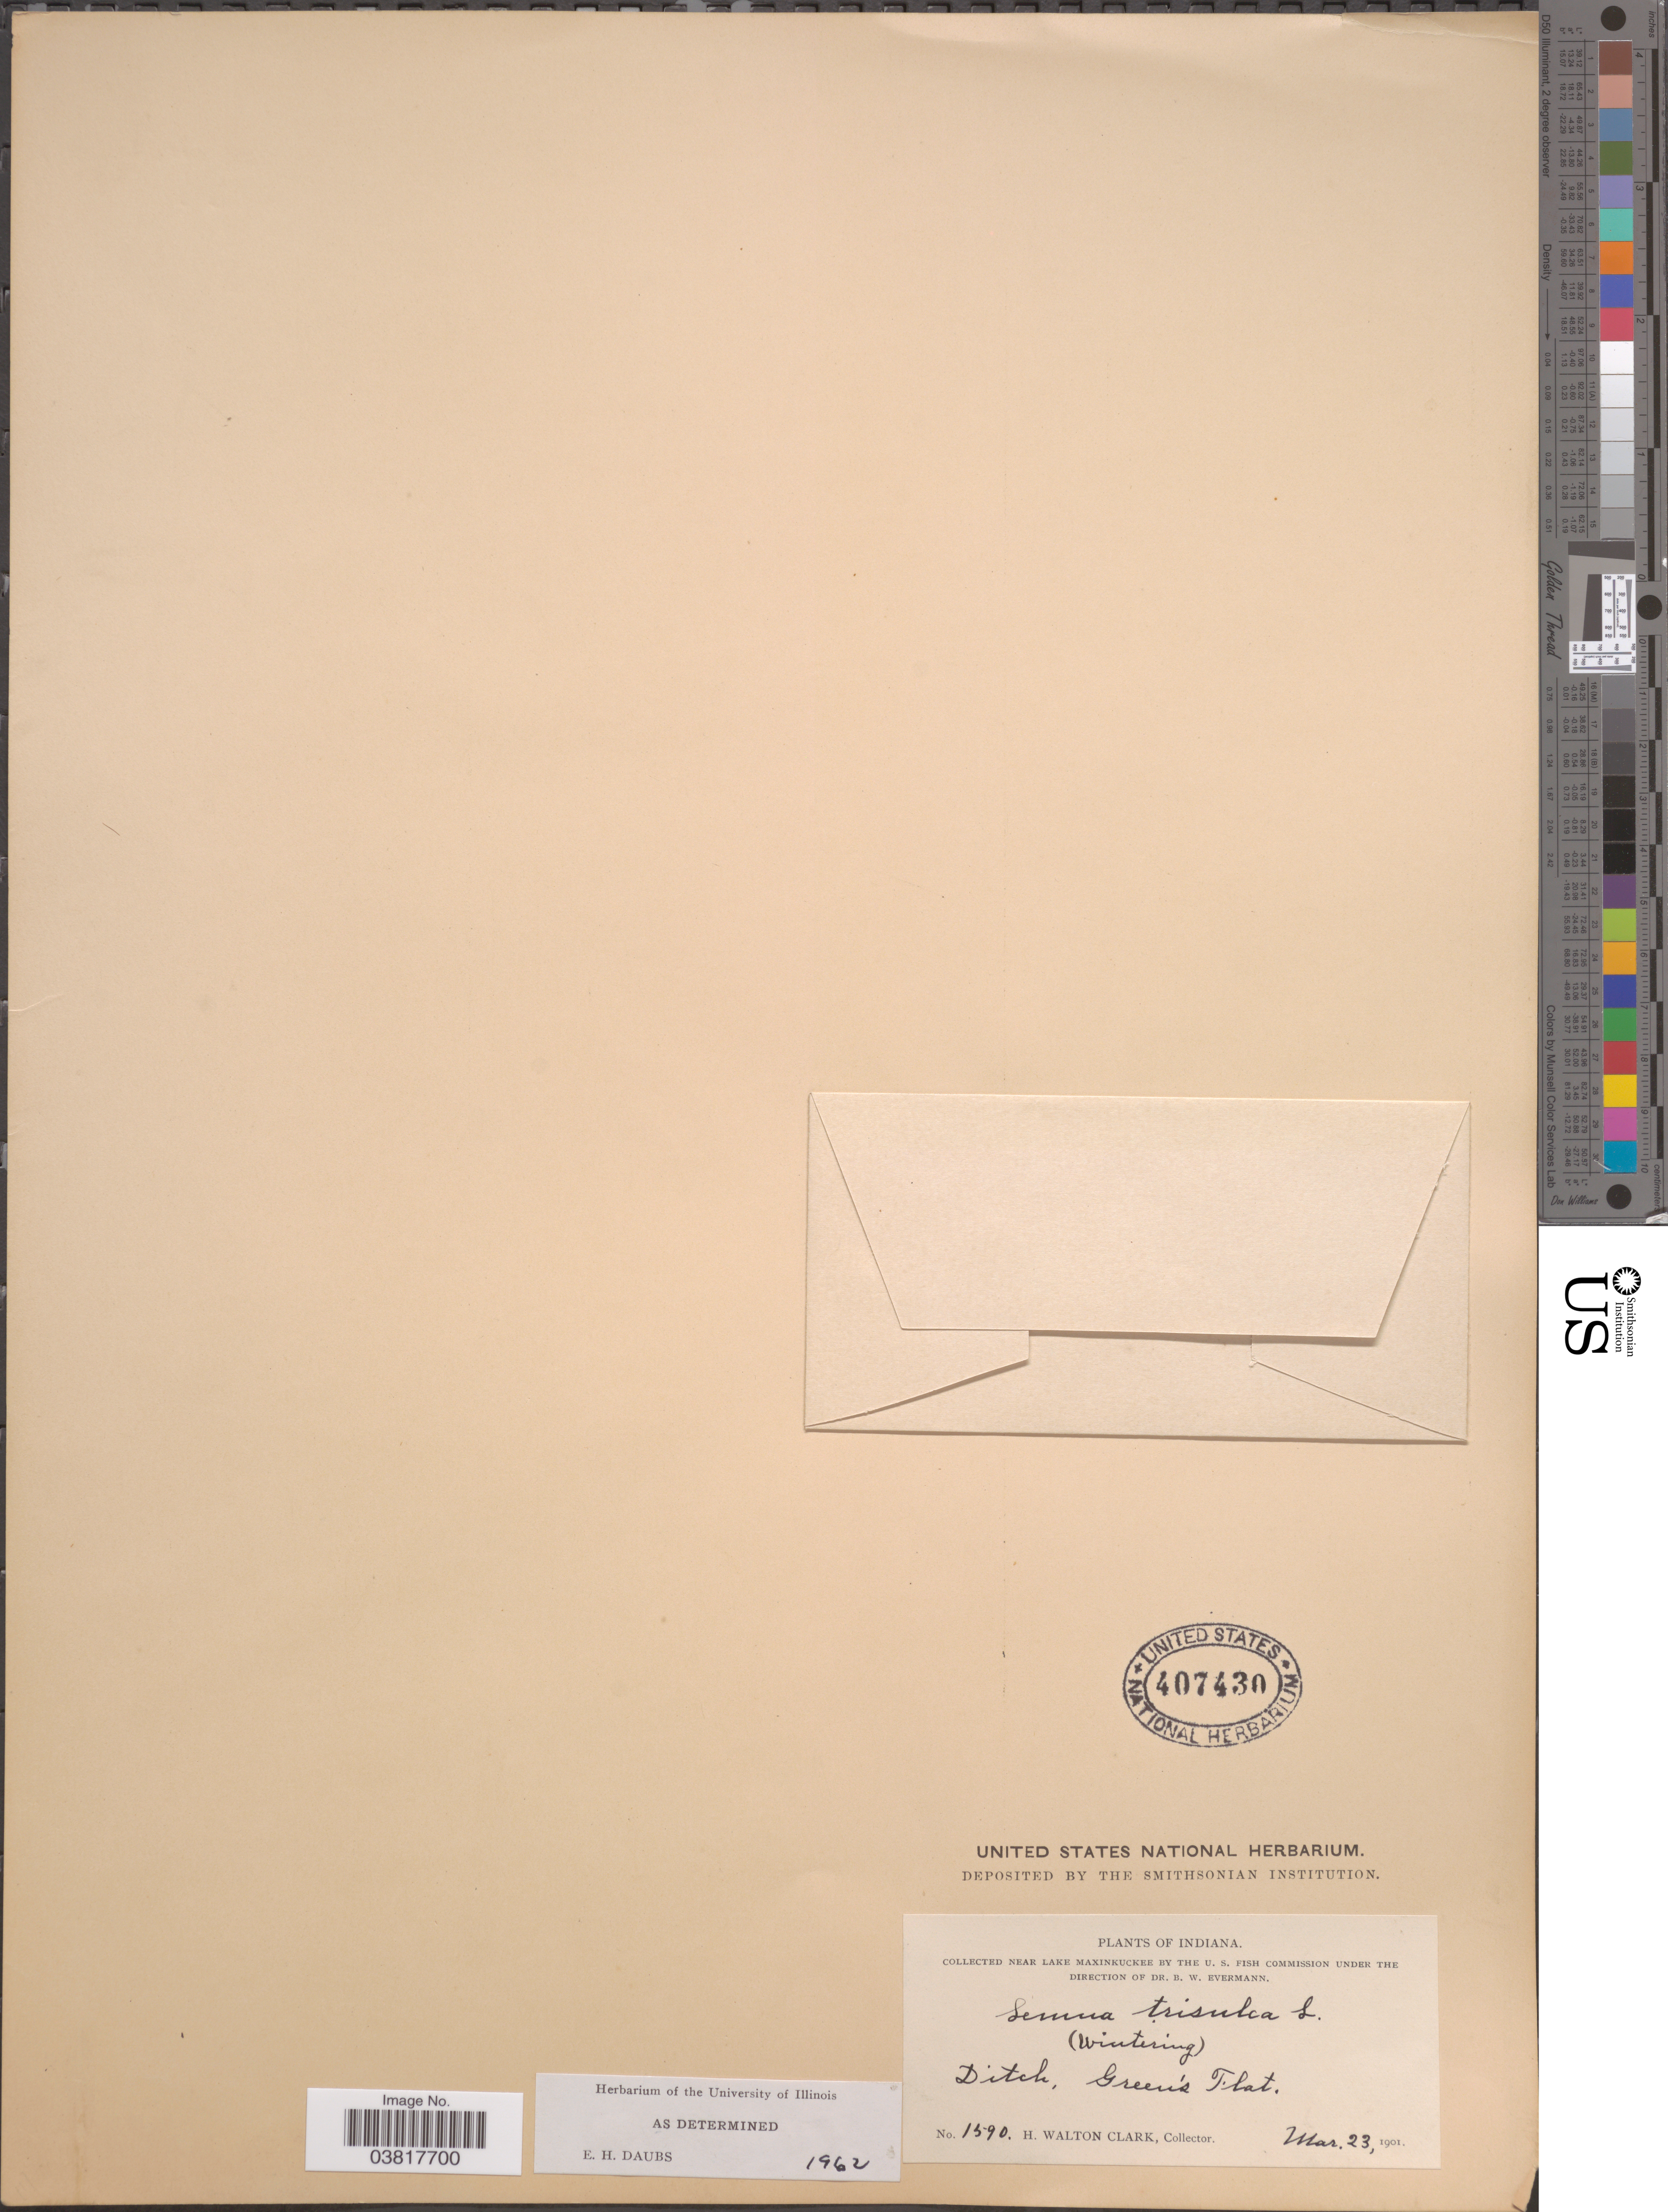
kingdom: Plantae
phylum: Tracheophyta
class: Liliopsida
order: Alismatales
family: Araceae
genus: Lemna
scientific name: Lemna trisulca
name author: L.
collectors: H. W. Clark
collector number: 1590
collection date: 1901-03-23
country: United States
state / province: Indiana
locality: Near Lake Maxinkuckee. Ditch, Green's Flat.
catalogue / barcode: US 407430